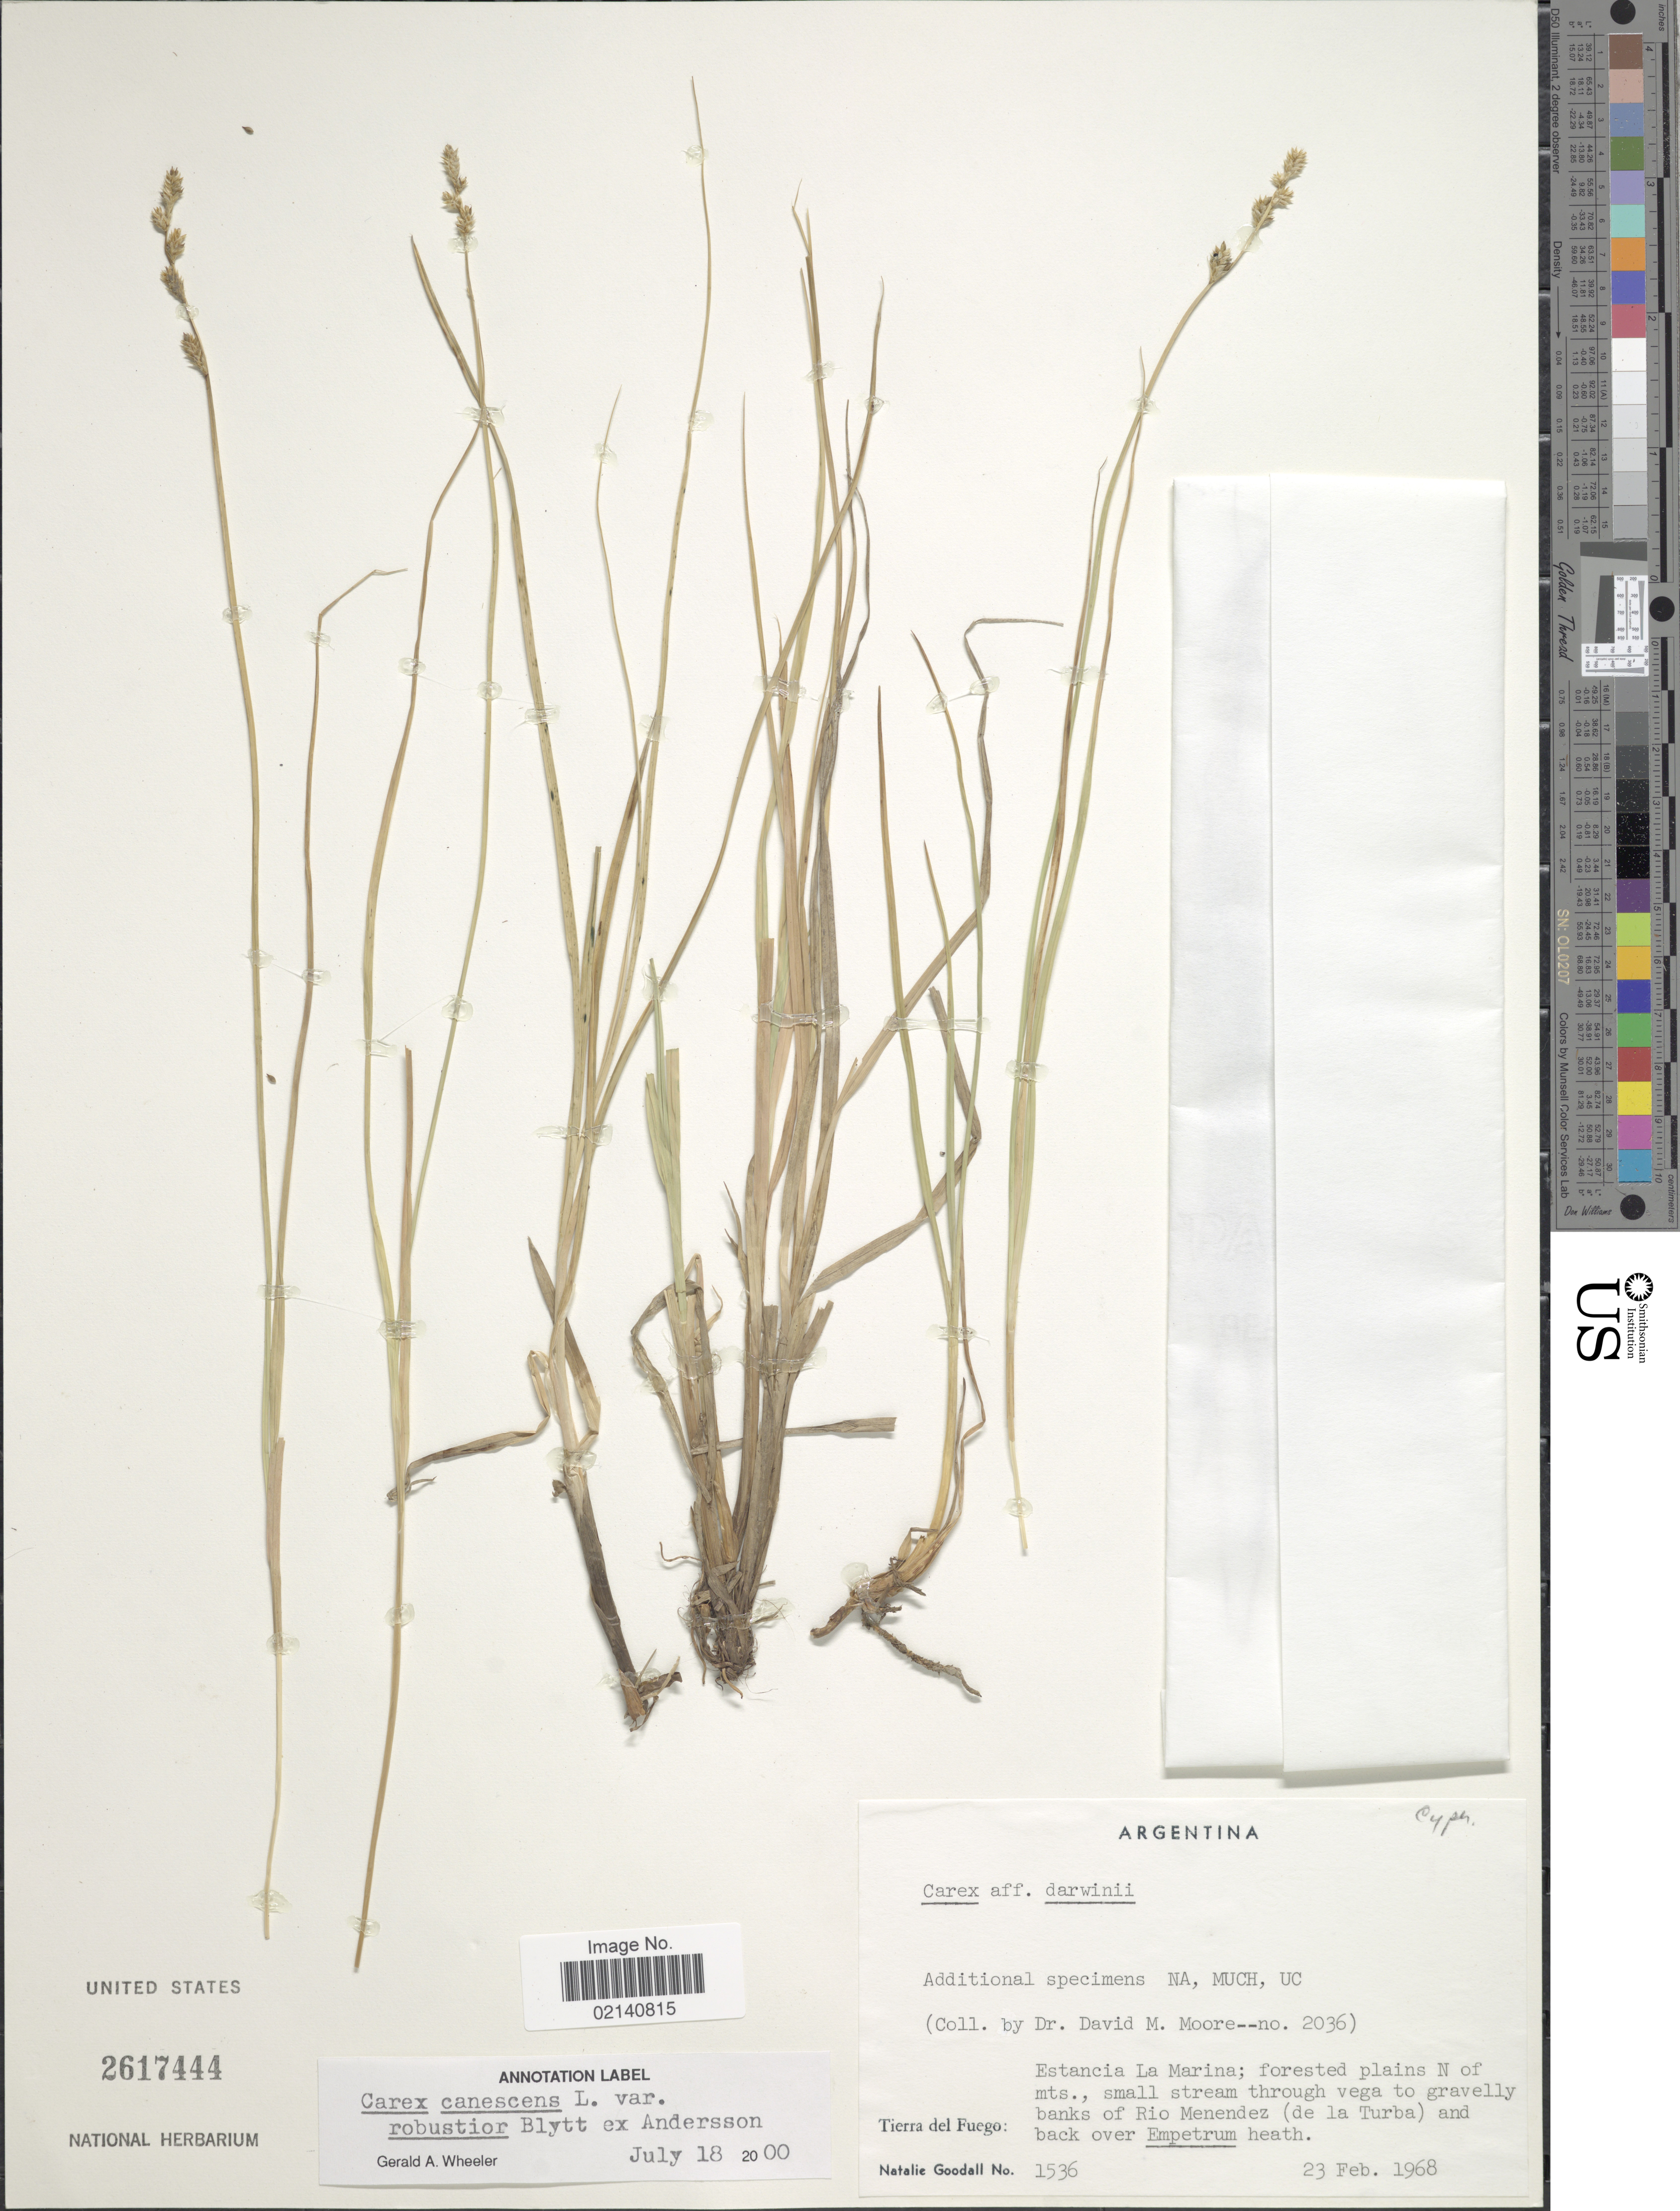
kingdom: Plantae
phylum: Tracheophyta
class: Liliopsida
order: Poales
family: Cyperaceae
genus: Carex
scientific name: Carex canescens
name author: L.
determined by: Jiménez-Mejías, P.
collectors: N. Goodall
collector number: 1536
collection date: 1968-02-23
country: Argentina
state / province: Tierra del Fuego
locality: Estancia La Marina; forested plains N of mts., small stream through vega to gravelly banks of Rio Menendez ( de la Turba)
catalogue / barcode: US 2617444